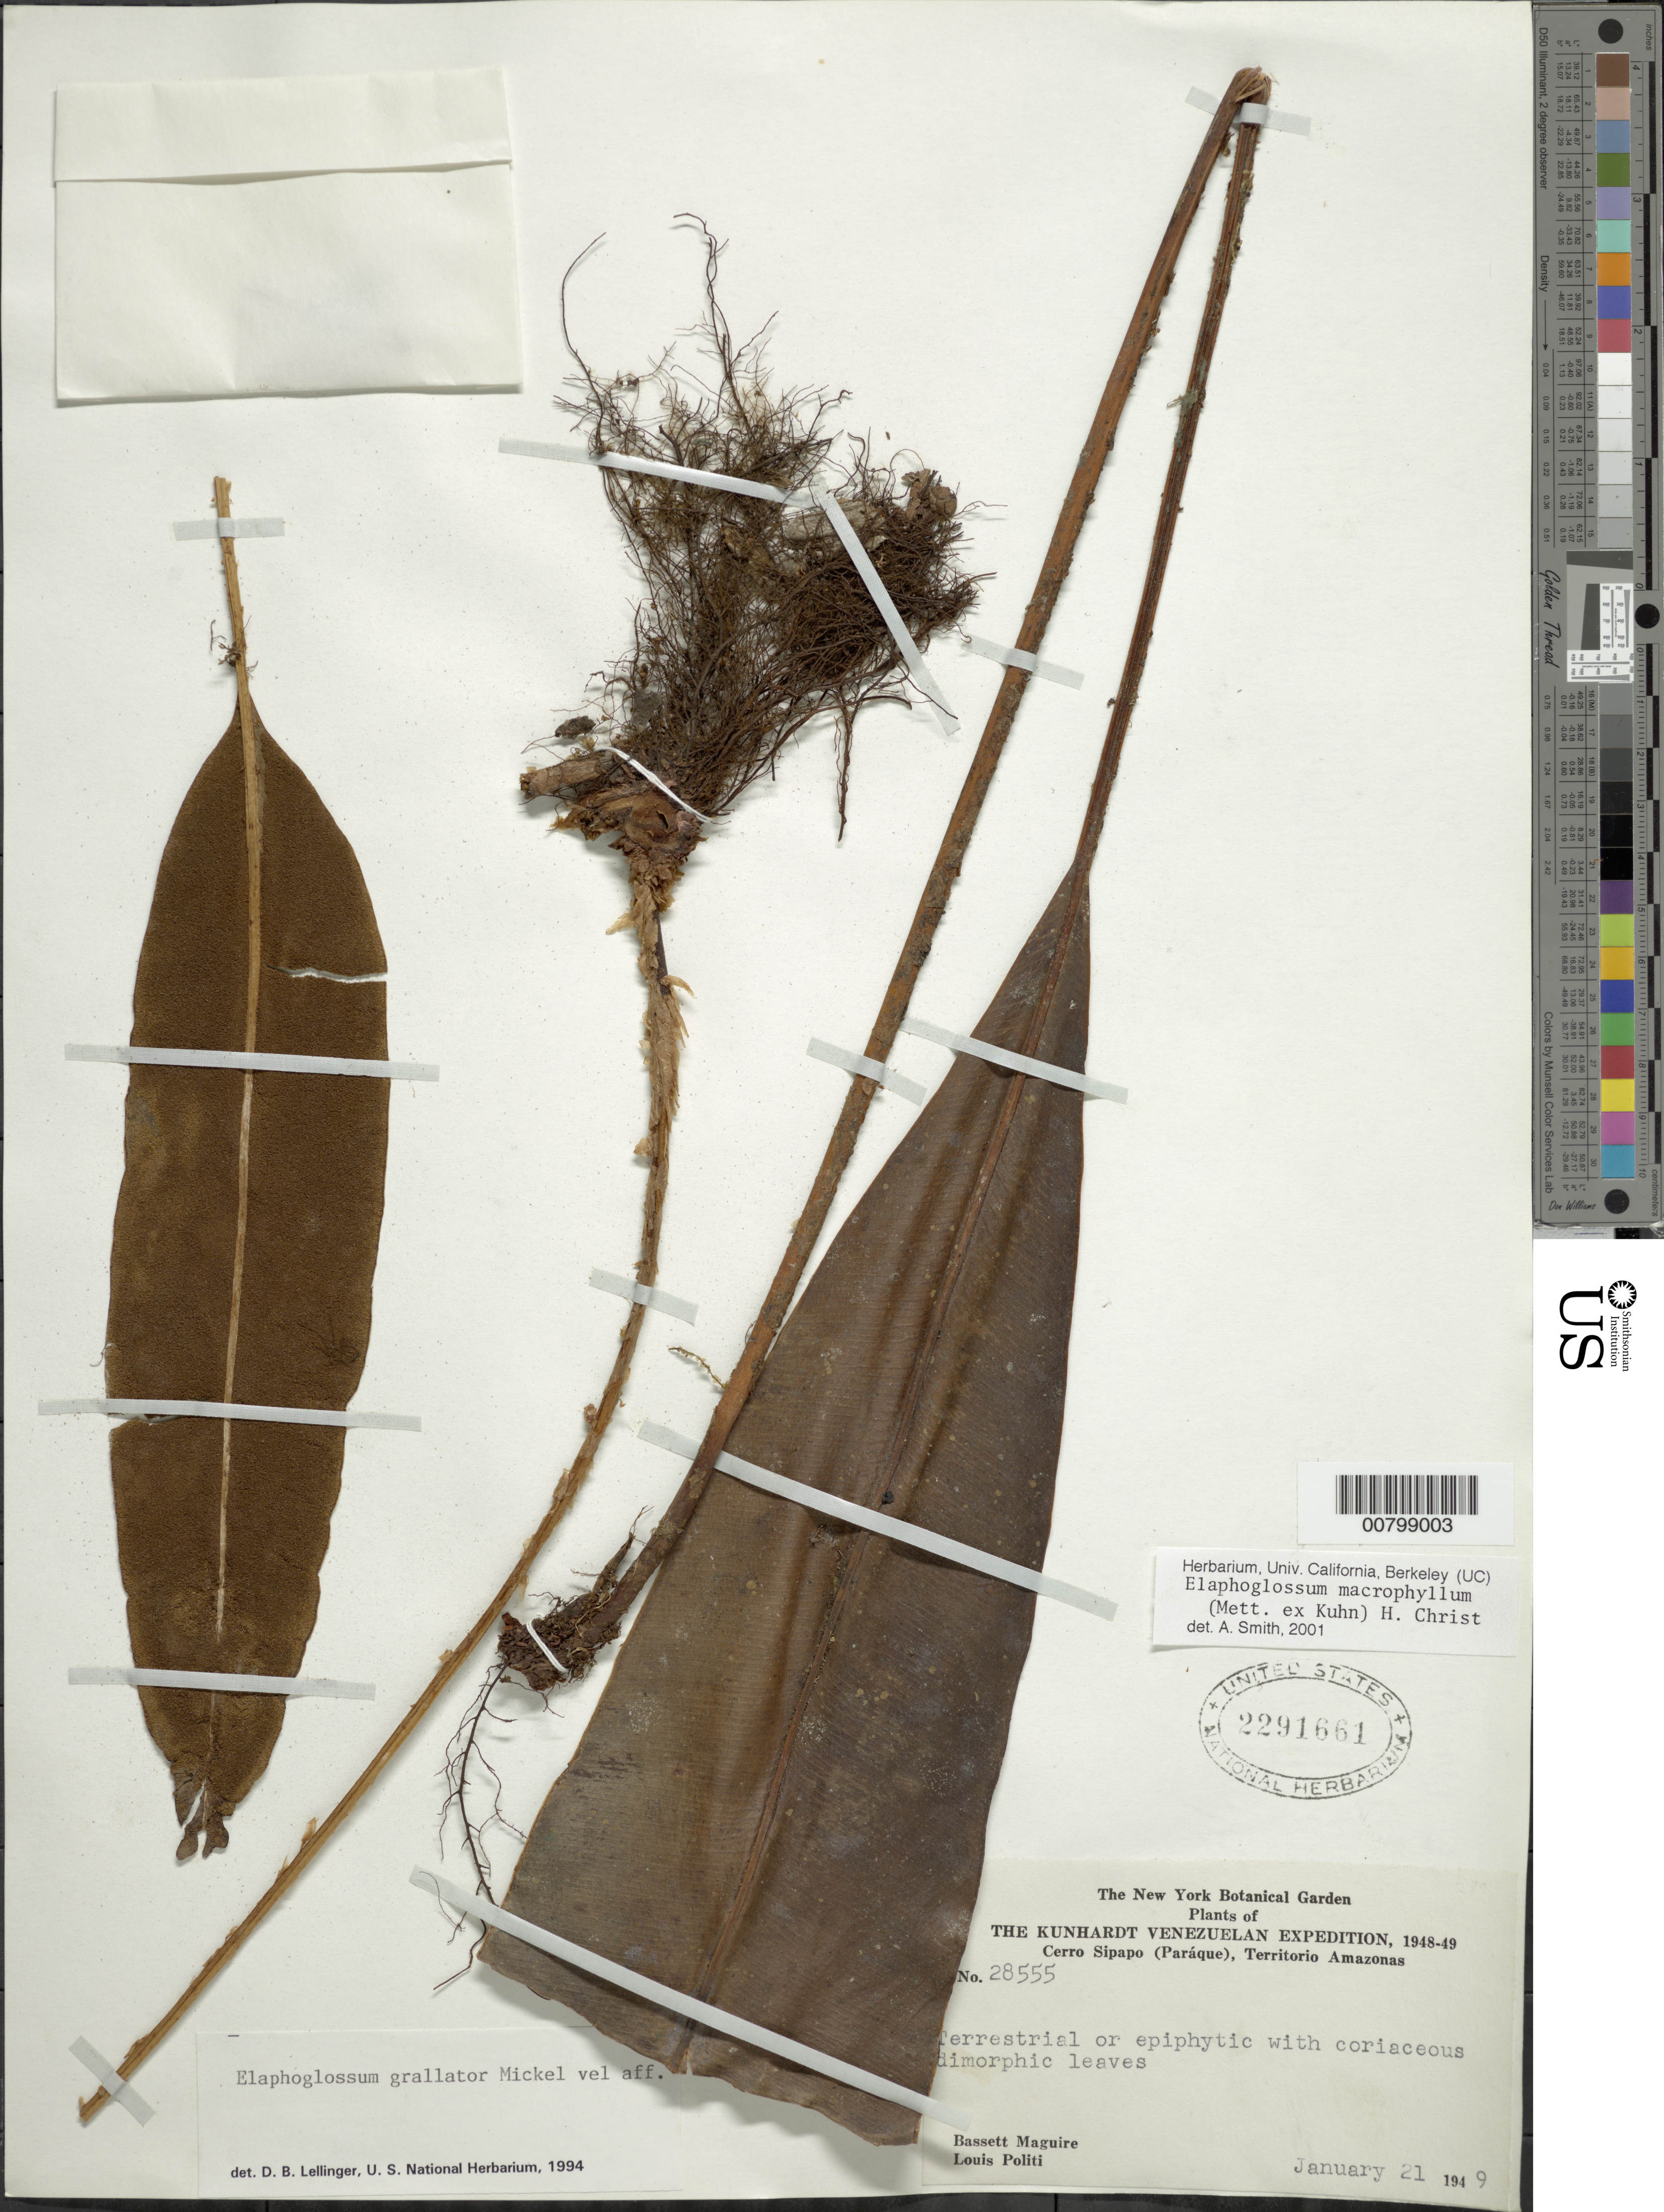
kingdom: Plantae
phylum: Tracheophyta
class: Polypodiopsida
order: Polypodiales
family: Dryopteridaceae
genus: Elaphoglossum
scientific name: Elaphoglossum macrophyllum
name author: (Mett. ex Kuhn) Christ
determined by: Smith, A.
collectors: B. Maguire & L. Politi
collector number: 28555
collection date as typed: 21-Jan-49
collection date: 1949-01-21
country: Venezuela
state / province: Amazonas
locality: Cerro Sipapo (Paráque), North Mountain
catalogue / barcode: US 2291661